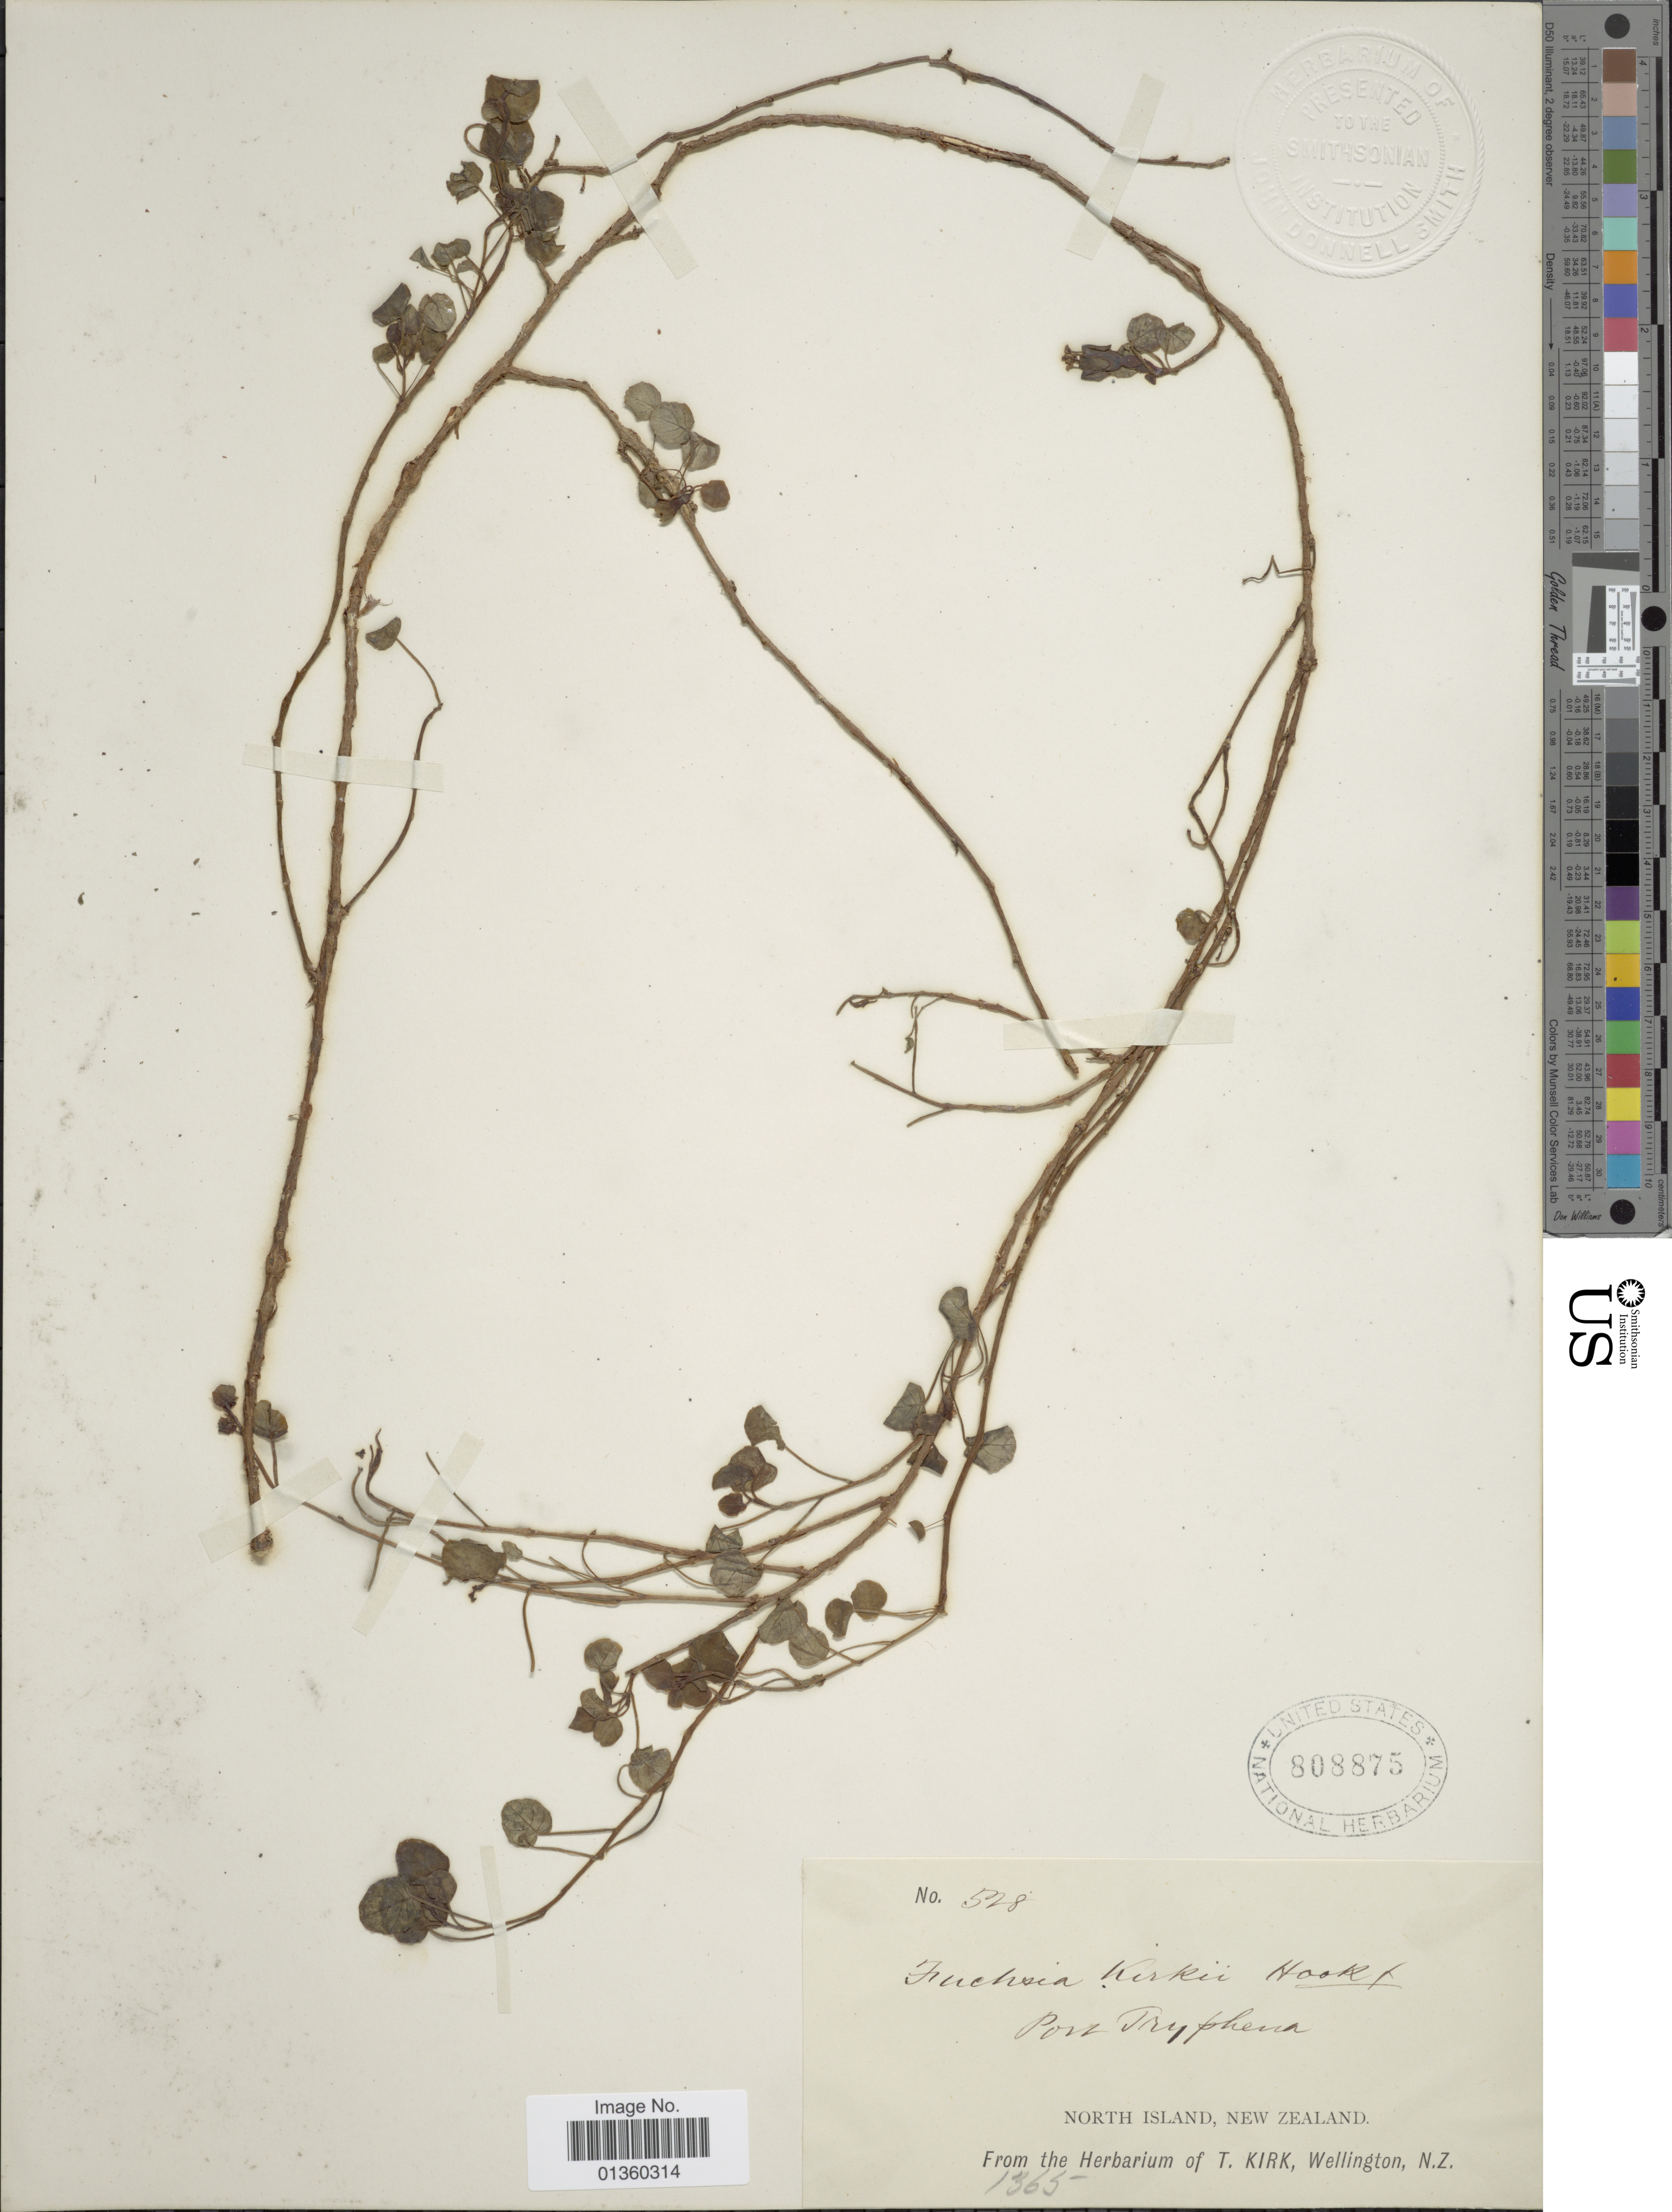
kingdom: Plantae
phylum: Tracheophyta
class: Magnoliopsida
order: Myrtales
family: Onagraceae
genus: Fuchsia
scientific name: Fuchsia procumbens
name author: R. Cunn. ex A. Cunn.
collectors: ex herb. T. Kirk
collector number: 528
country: New Zealand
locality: North Island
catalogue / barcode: US 808875